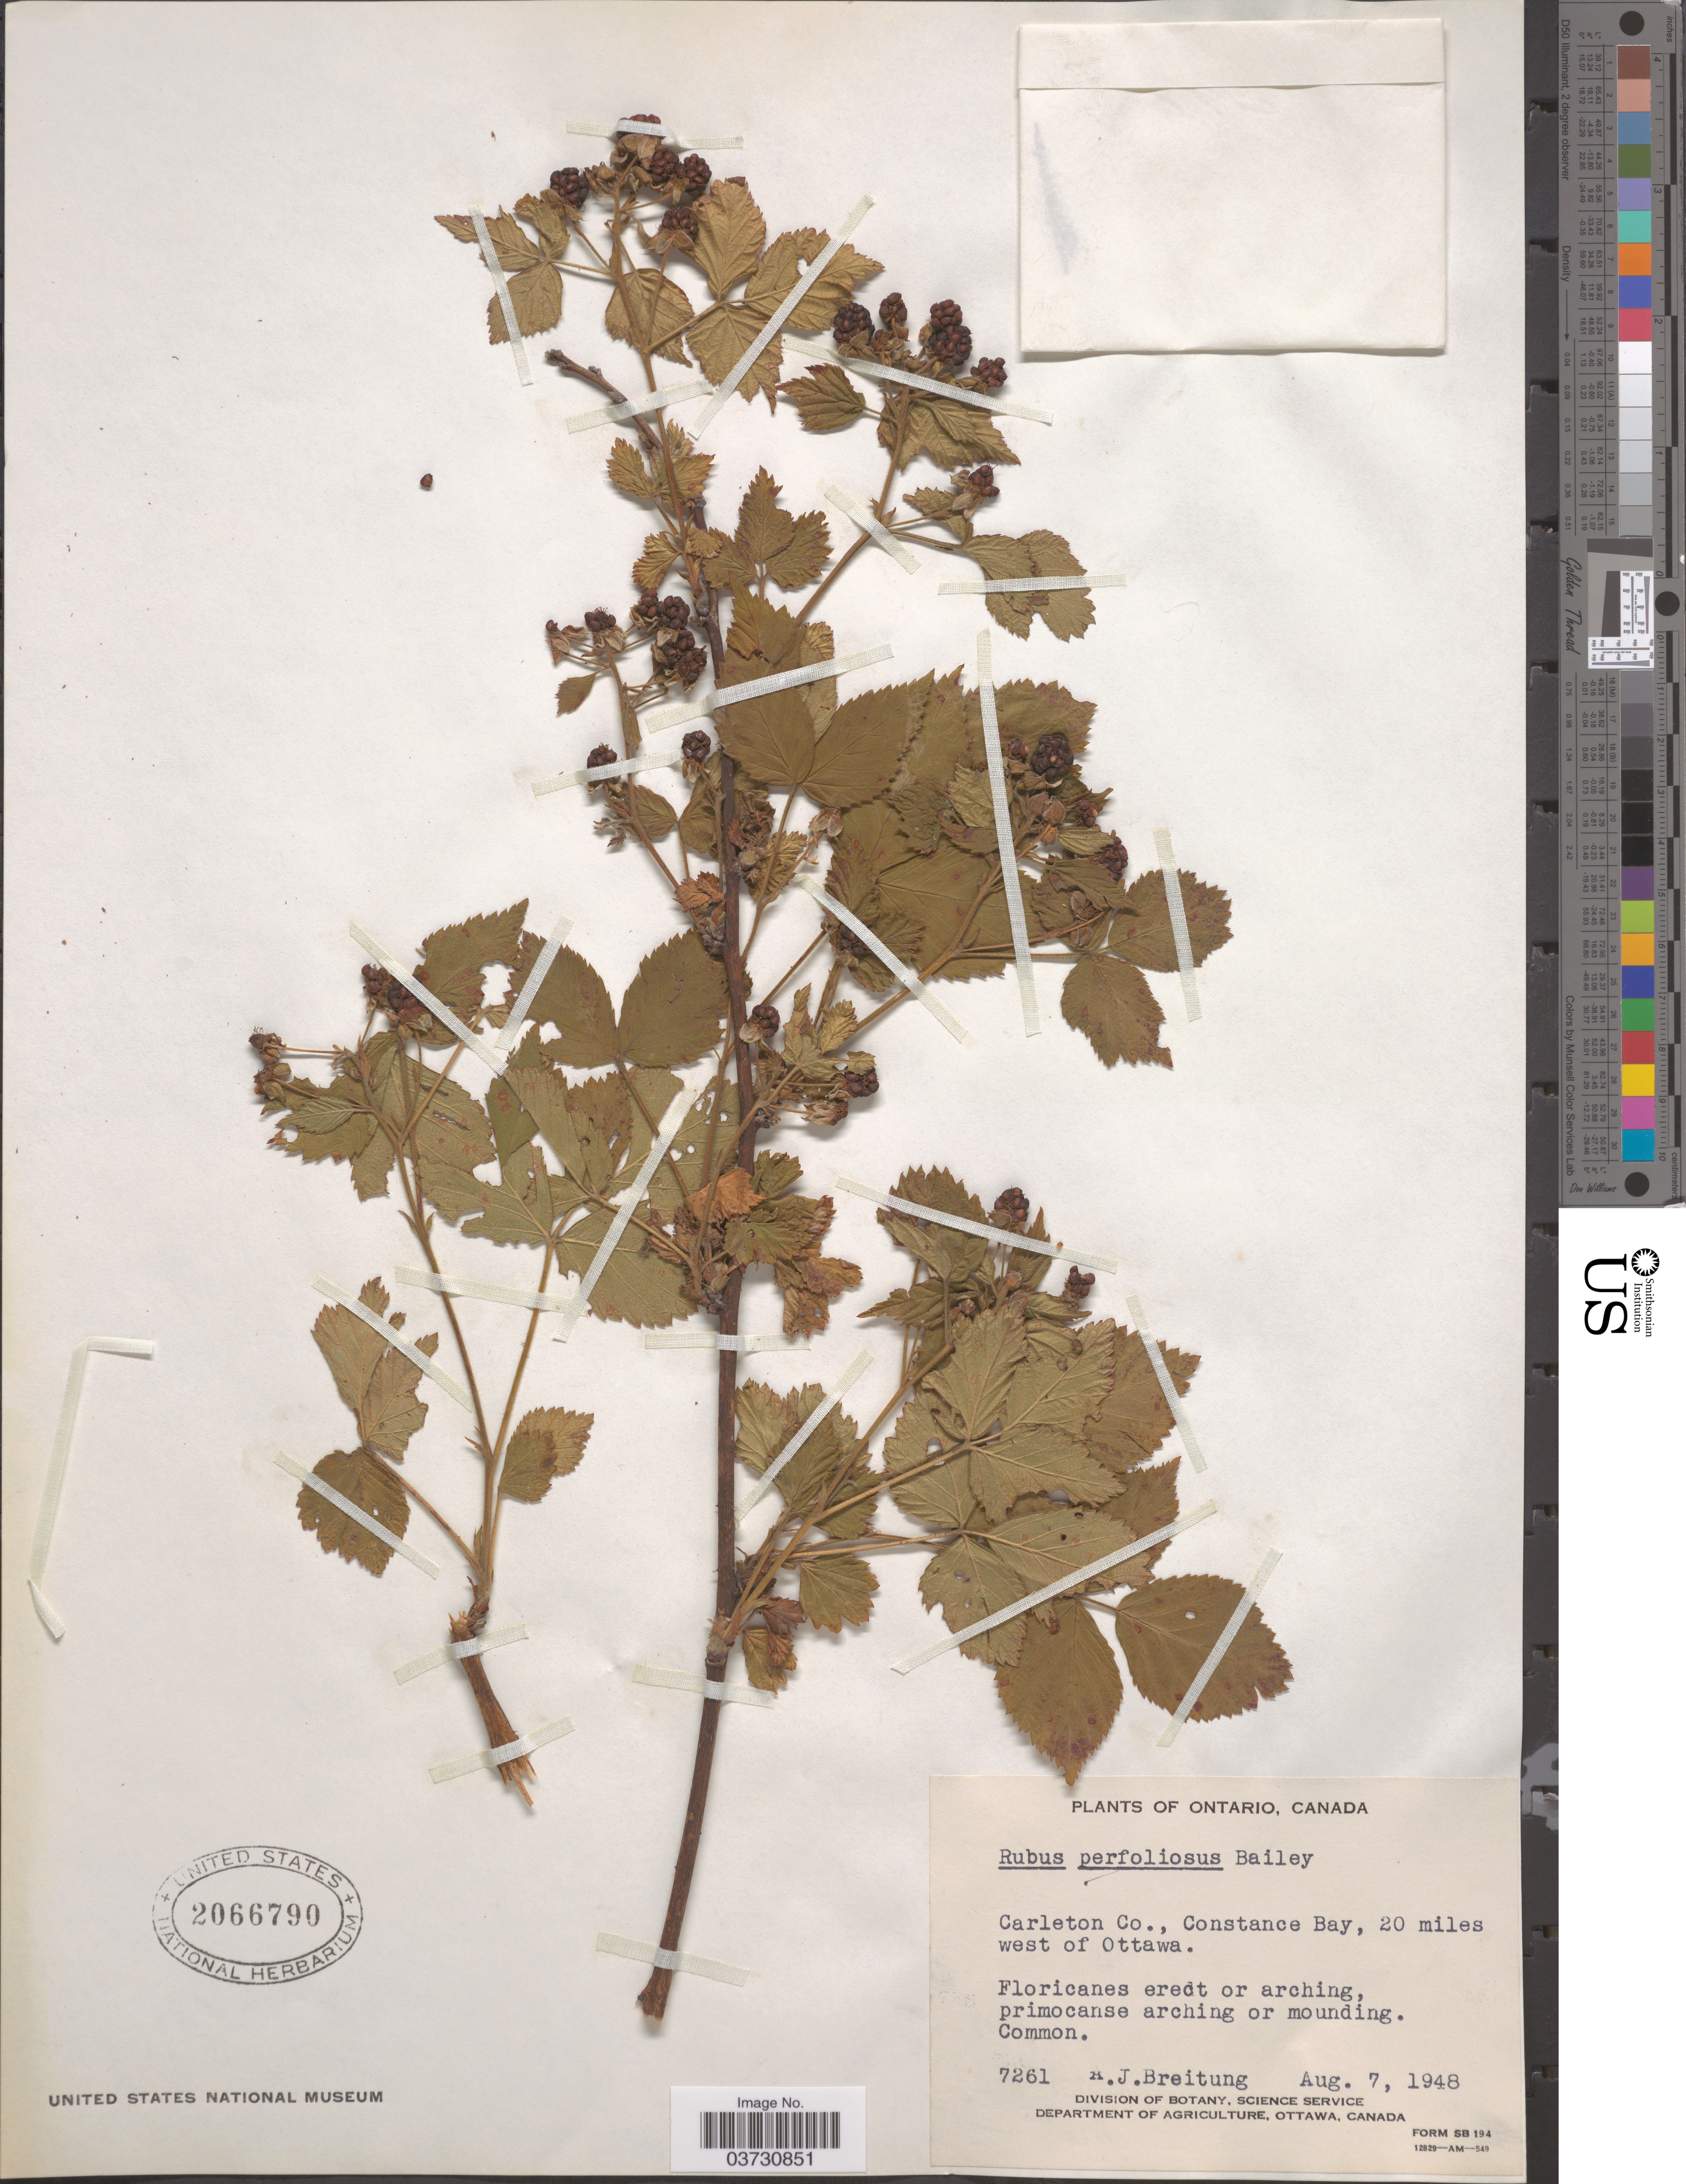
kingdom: Plantae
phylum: Tracheophyta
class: Magnoliopsida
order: Rosales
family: Rosaceae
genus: Rubus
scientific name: Rubus perfoliosus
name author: L.H. Bailey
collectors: A. Breitung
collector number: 7261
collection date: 1948-08-07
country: Canada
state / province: Ontario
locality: Carleton Co., Constance Bay, 20 miles west of Ottawa.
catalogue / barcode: US 2066790